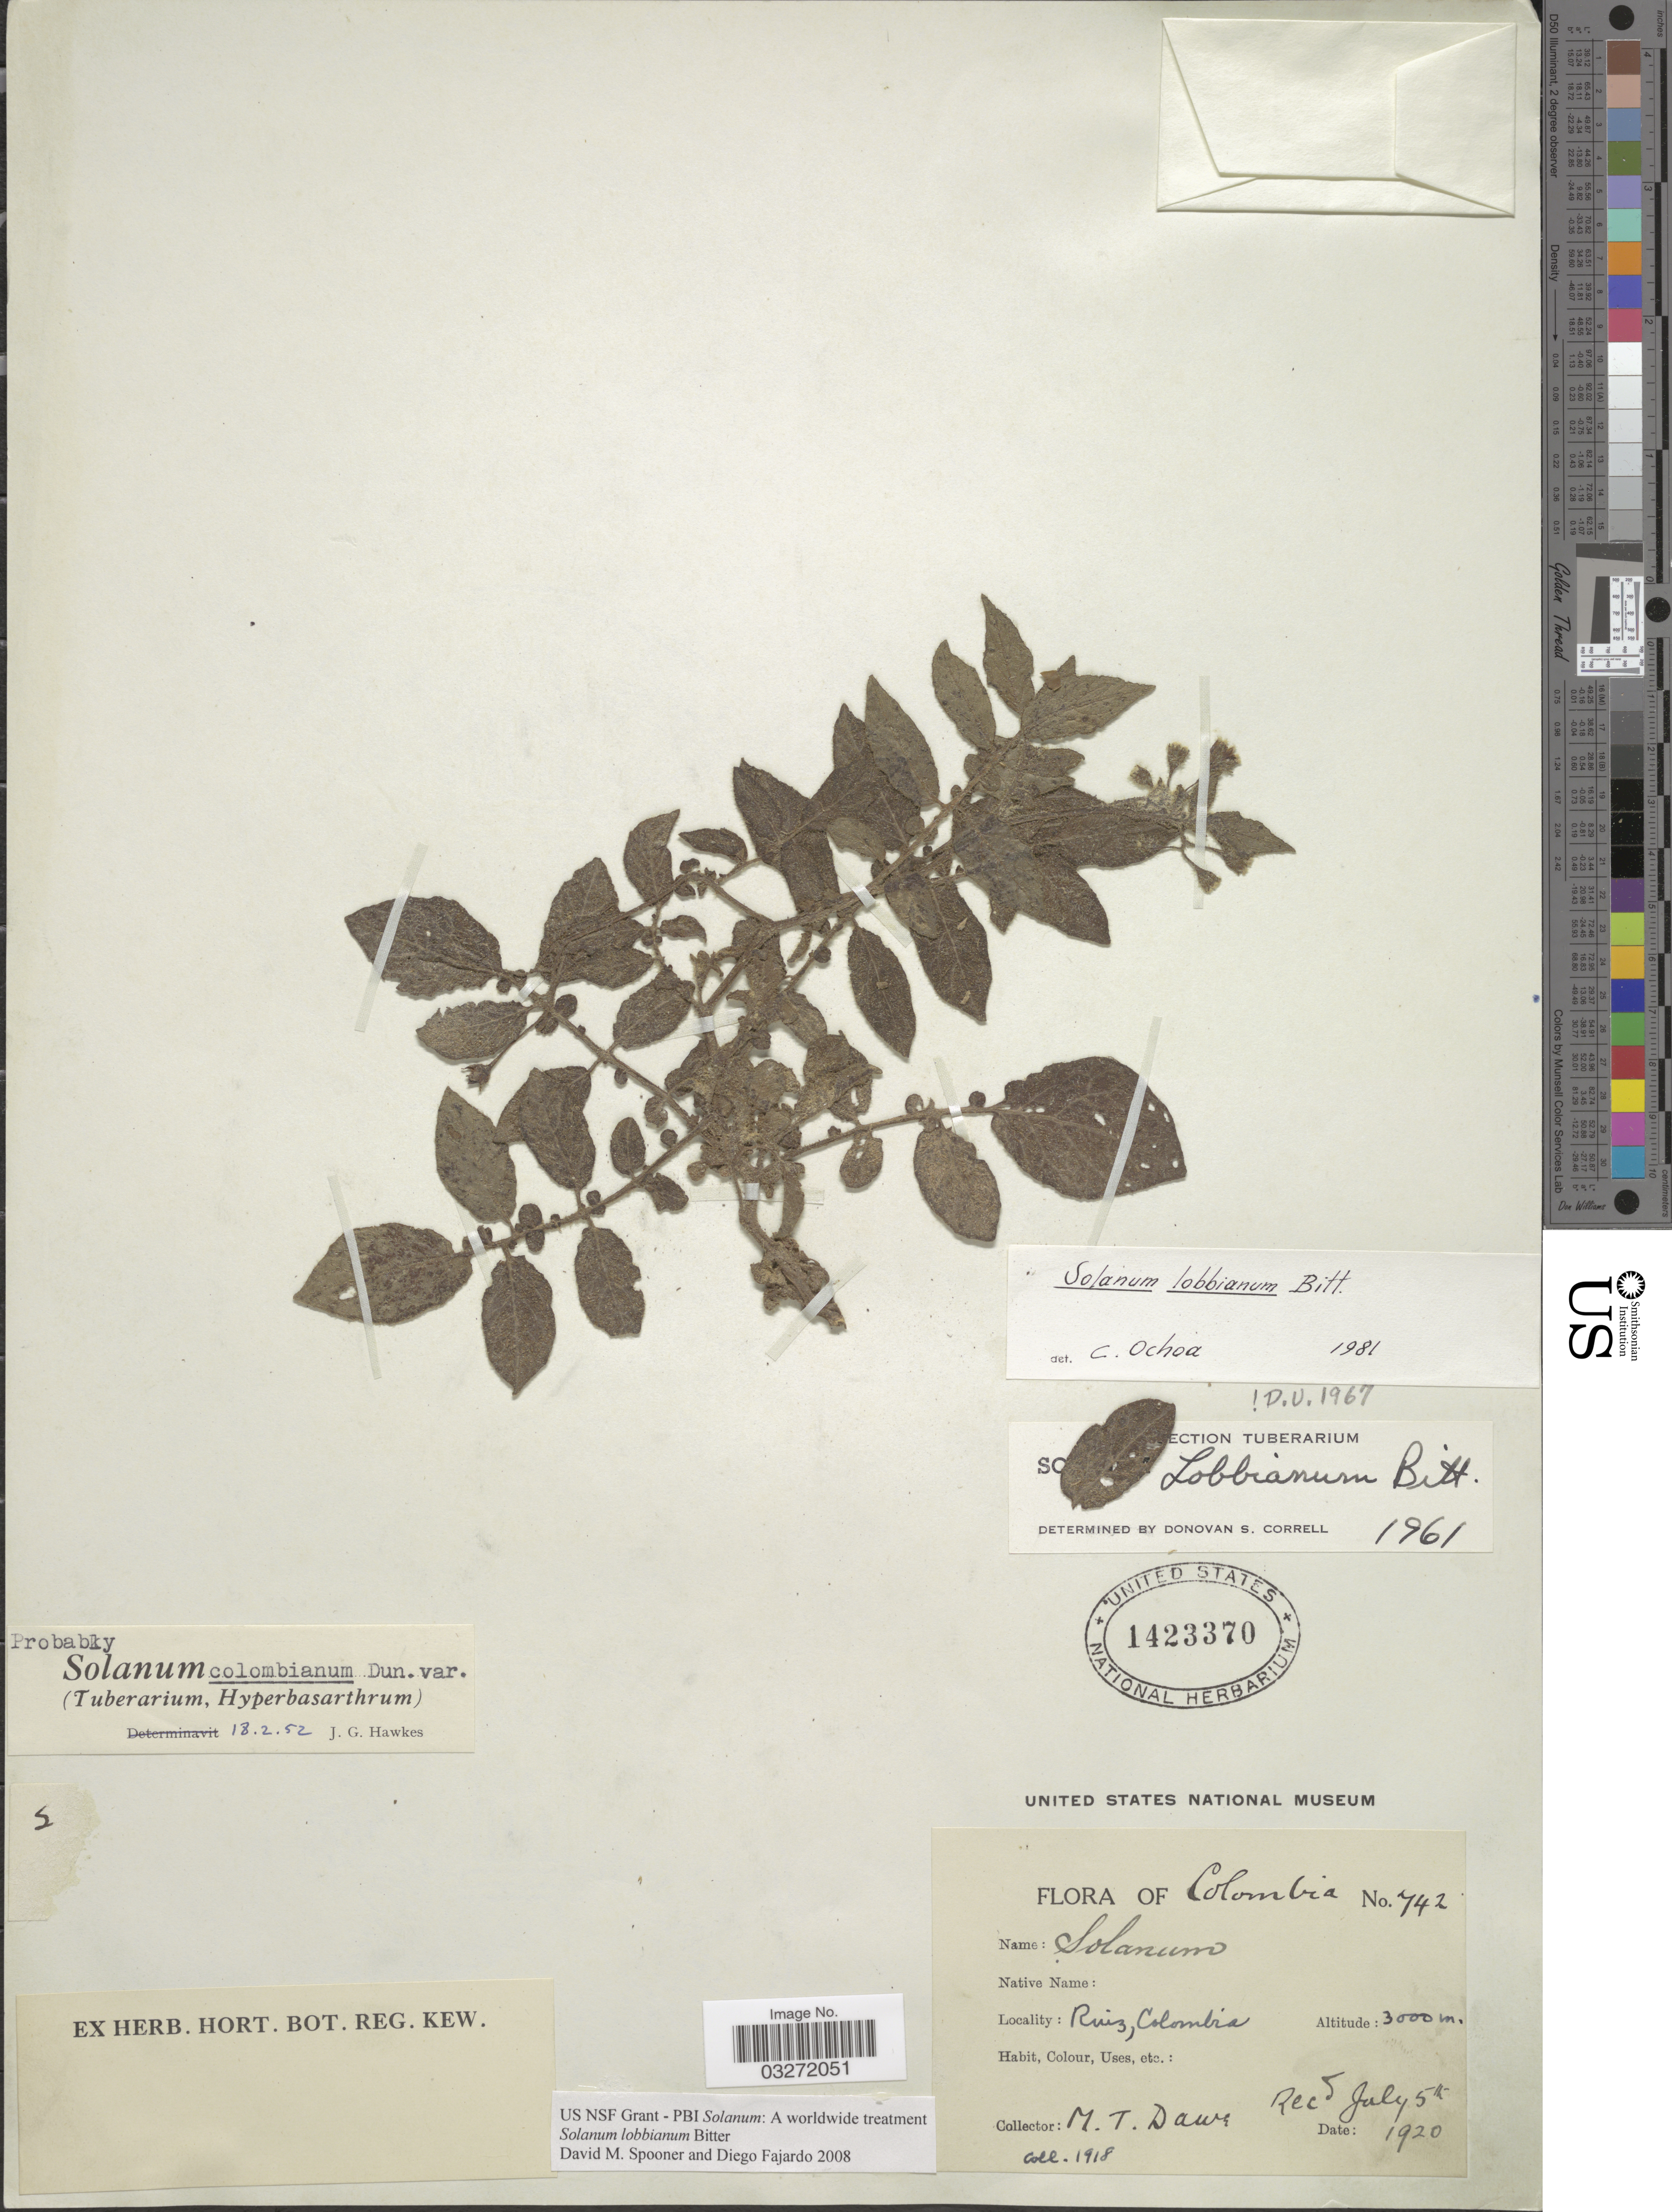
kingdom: Plantae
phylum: Tracheophyta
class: Magnoliopsida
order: Solanales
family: Solanaceae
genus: Solanum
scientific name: Solanum lobbianum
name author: Bitter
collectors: M. T. Dawe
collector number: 742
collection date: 1918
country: Colombia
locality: Ruiz.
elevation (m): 3000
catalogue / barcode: US 1423370